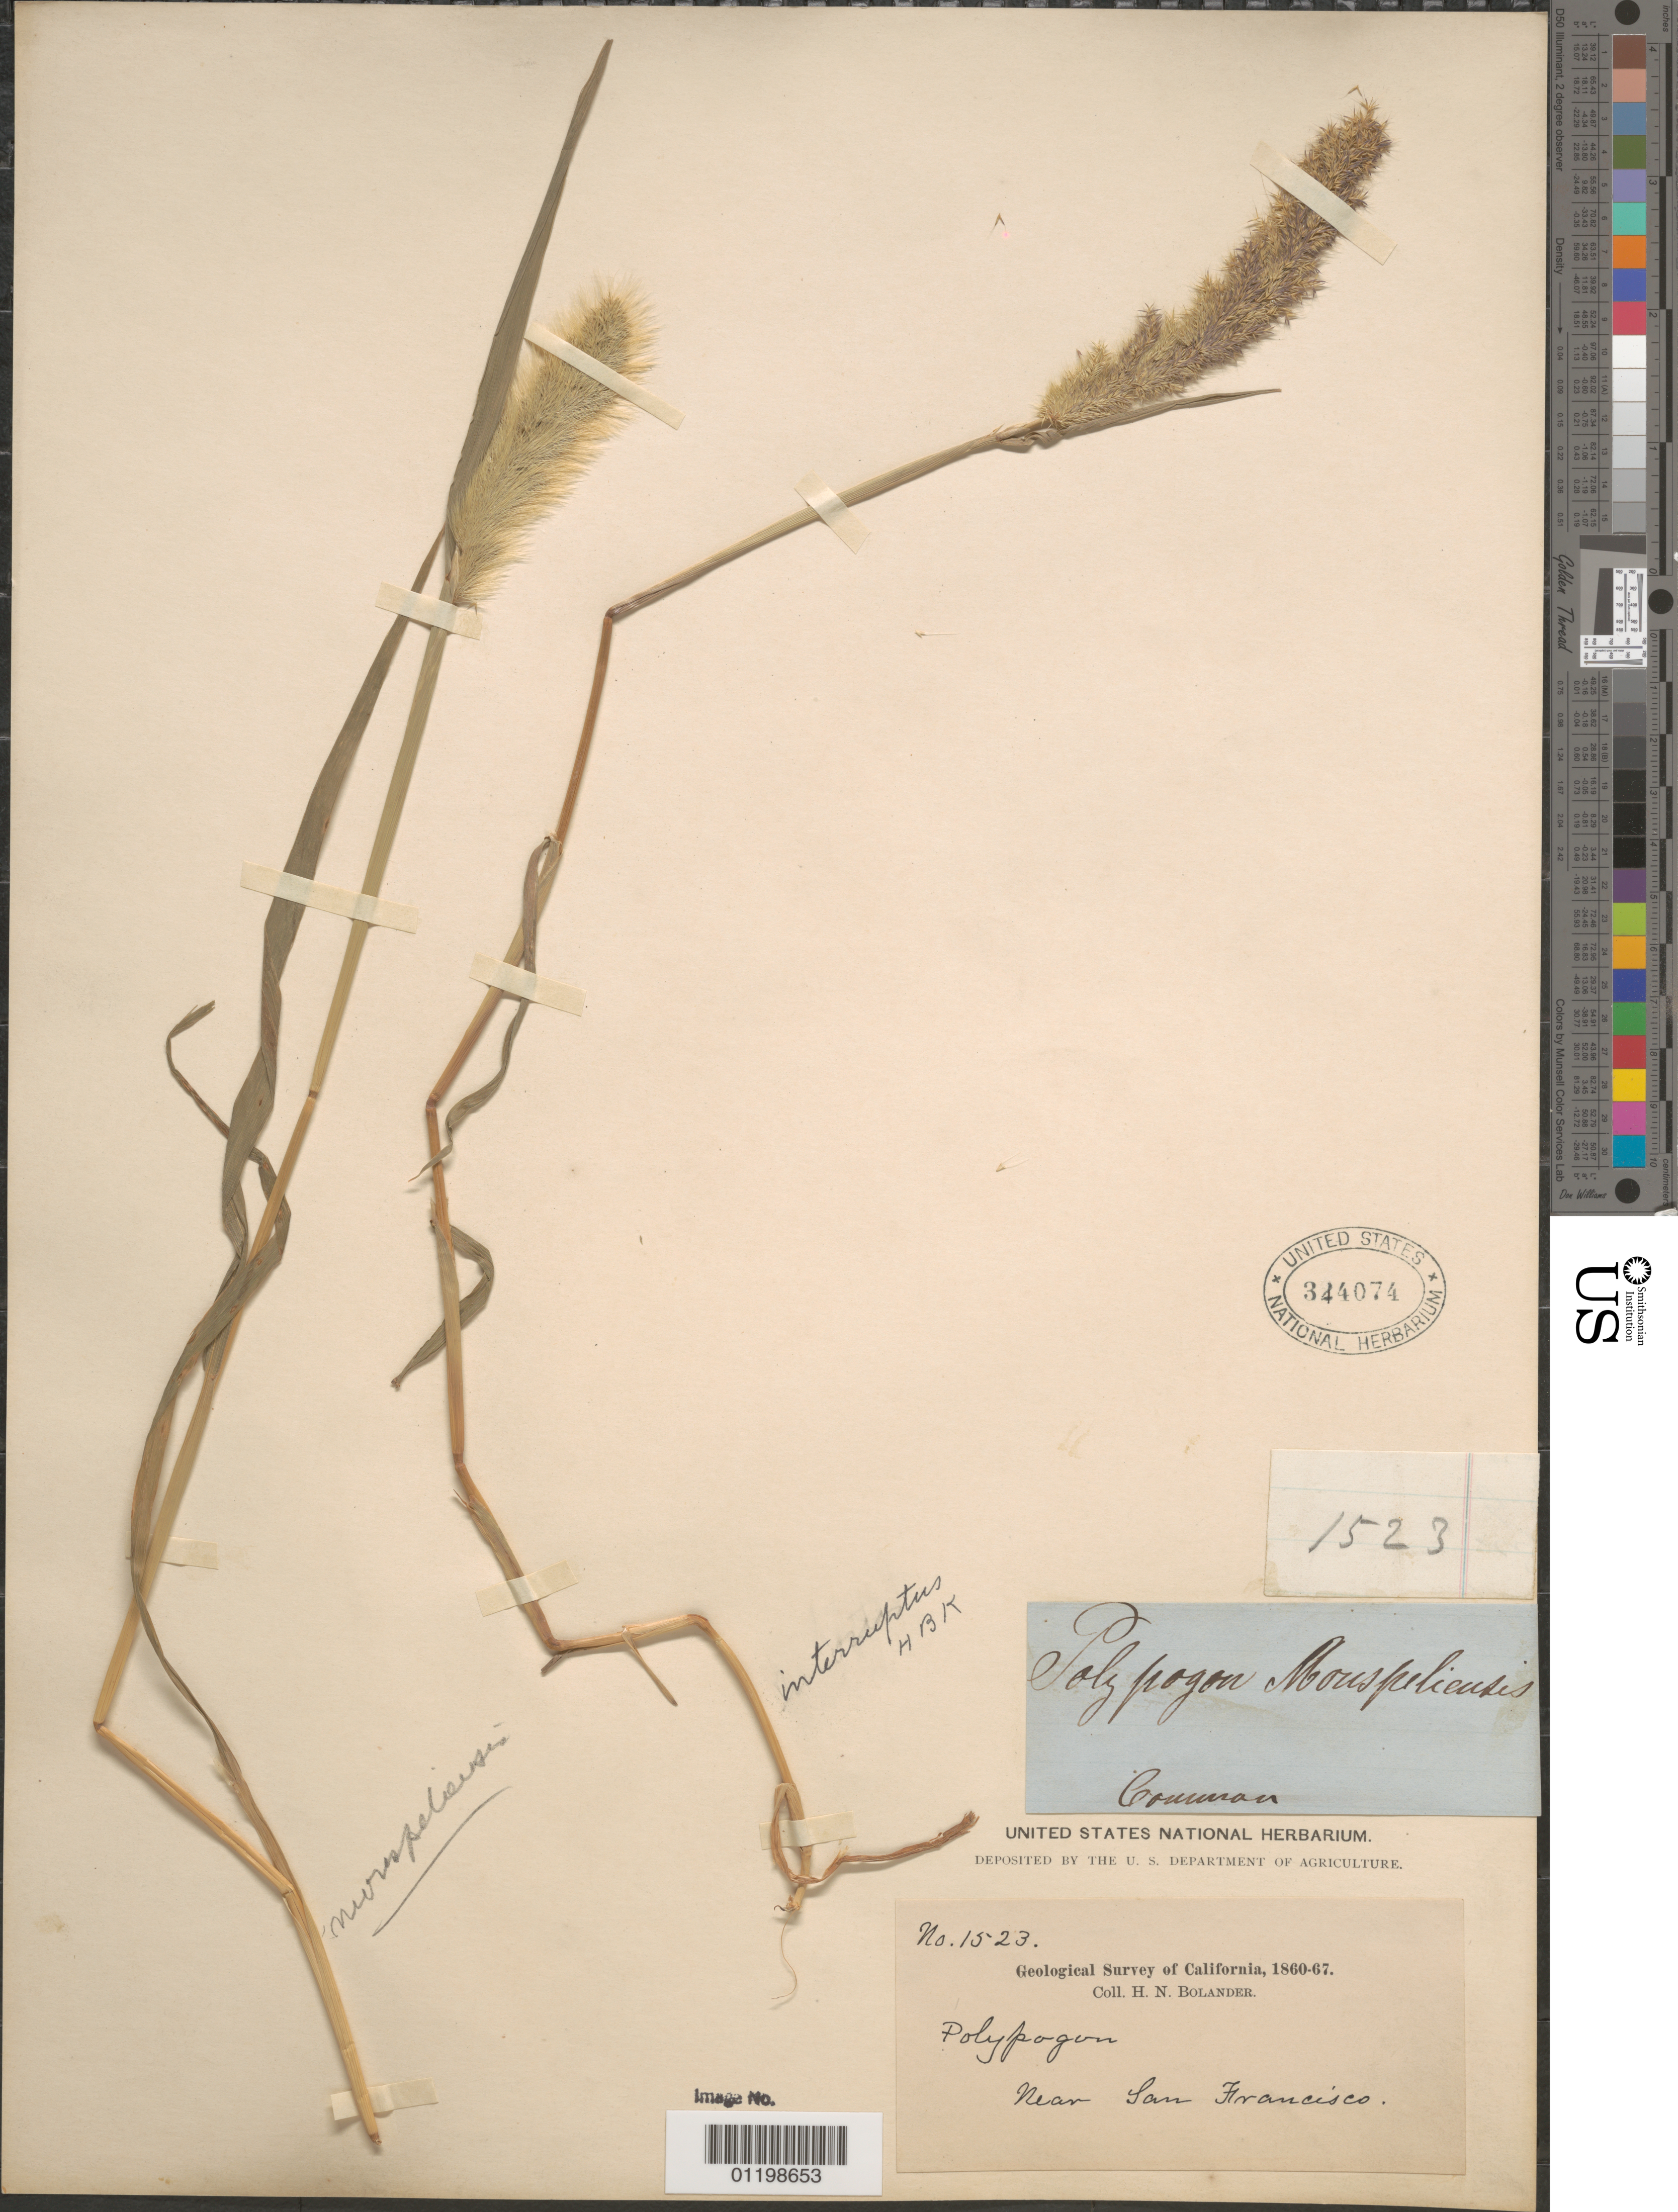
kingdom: Plantae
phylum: Tracheophyta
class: Liliopsida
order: Poales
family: Poaceae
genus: Polypogon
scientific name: Polypogon monspeliensis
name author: (L.) Desf.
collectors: H. Bolander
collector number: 1523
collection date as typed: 1860 to -- --- 1867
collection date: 1860/1867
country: United States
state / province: California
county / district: San Francisco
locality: Near San Francisco.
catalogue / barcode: US 344074